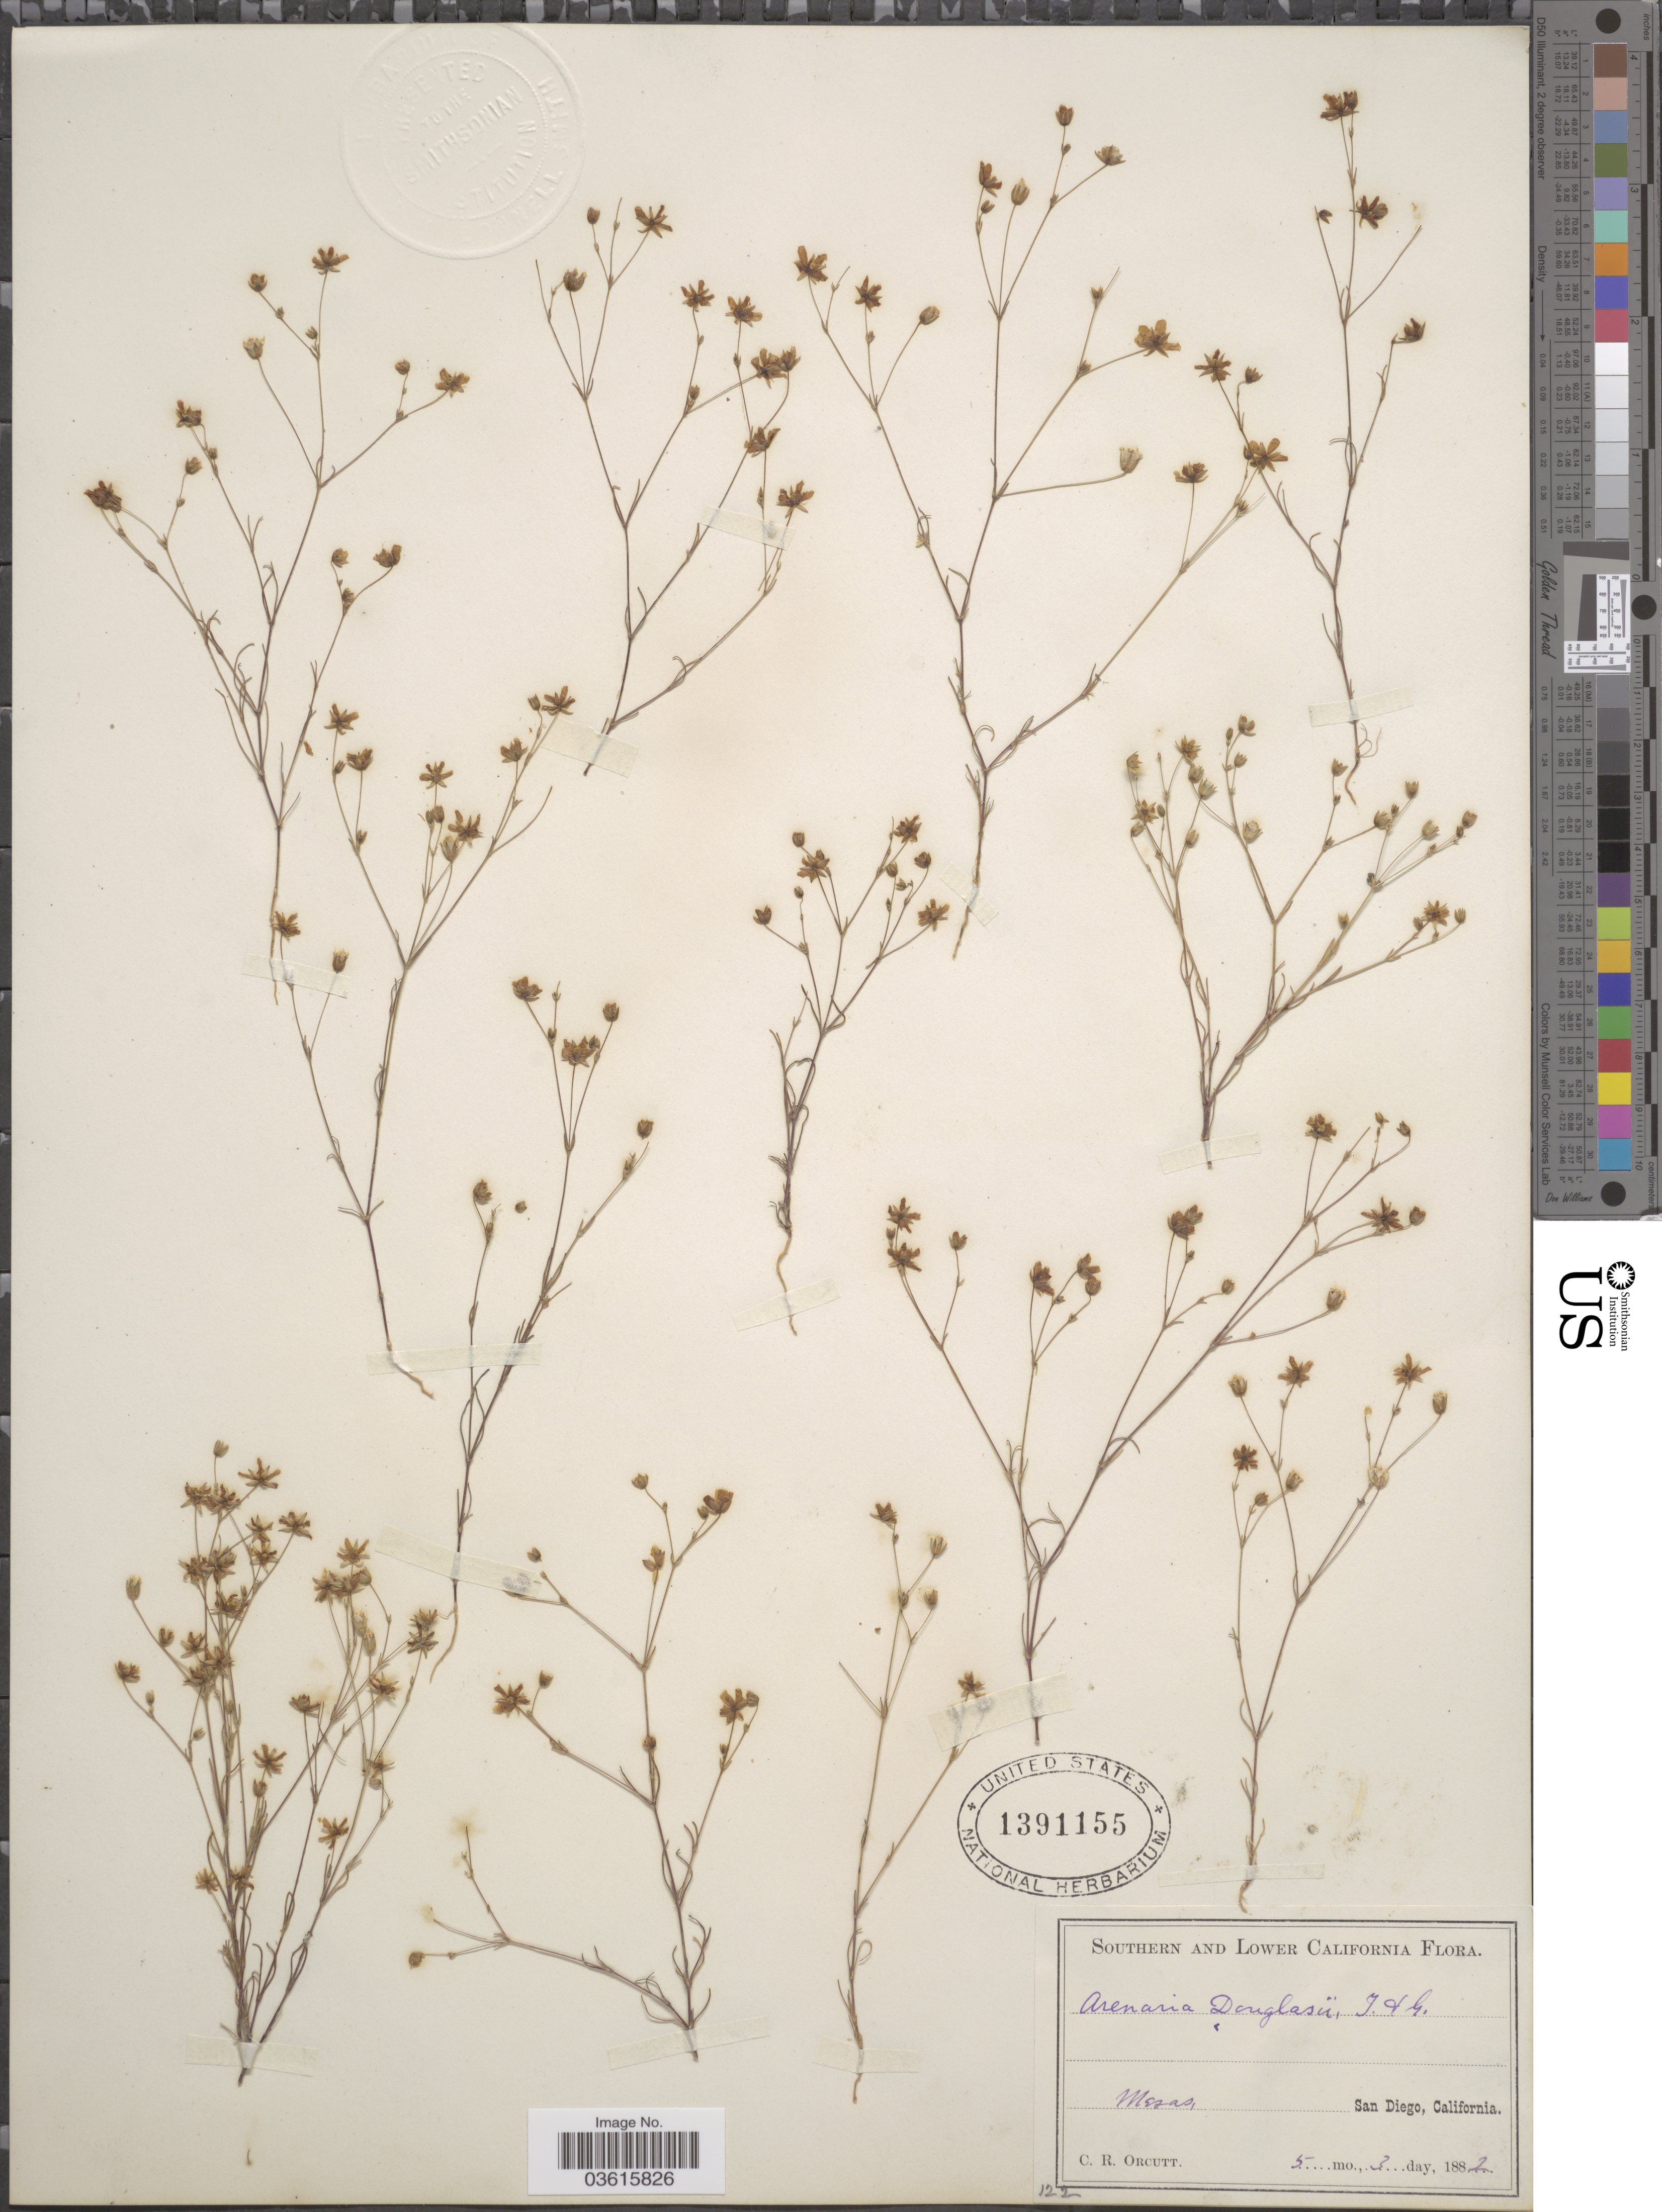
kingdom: Plantae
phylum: Tracheophyta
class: Magnoliopsida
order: Caryophyllales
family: Caryophyllaceae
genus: Minuartia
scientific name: Minuartia douglasii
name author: Mattf.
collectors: C. R. Orcutt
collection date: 1882-05-03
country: United States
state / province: California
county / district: San Diego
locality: Southern California. Mesas, San Diego.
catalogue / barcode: US 1391155